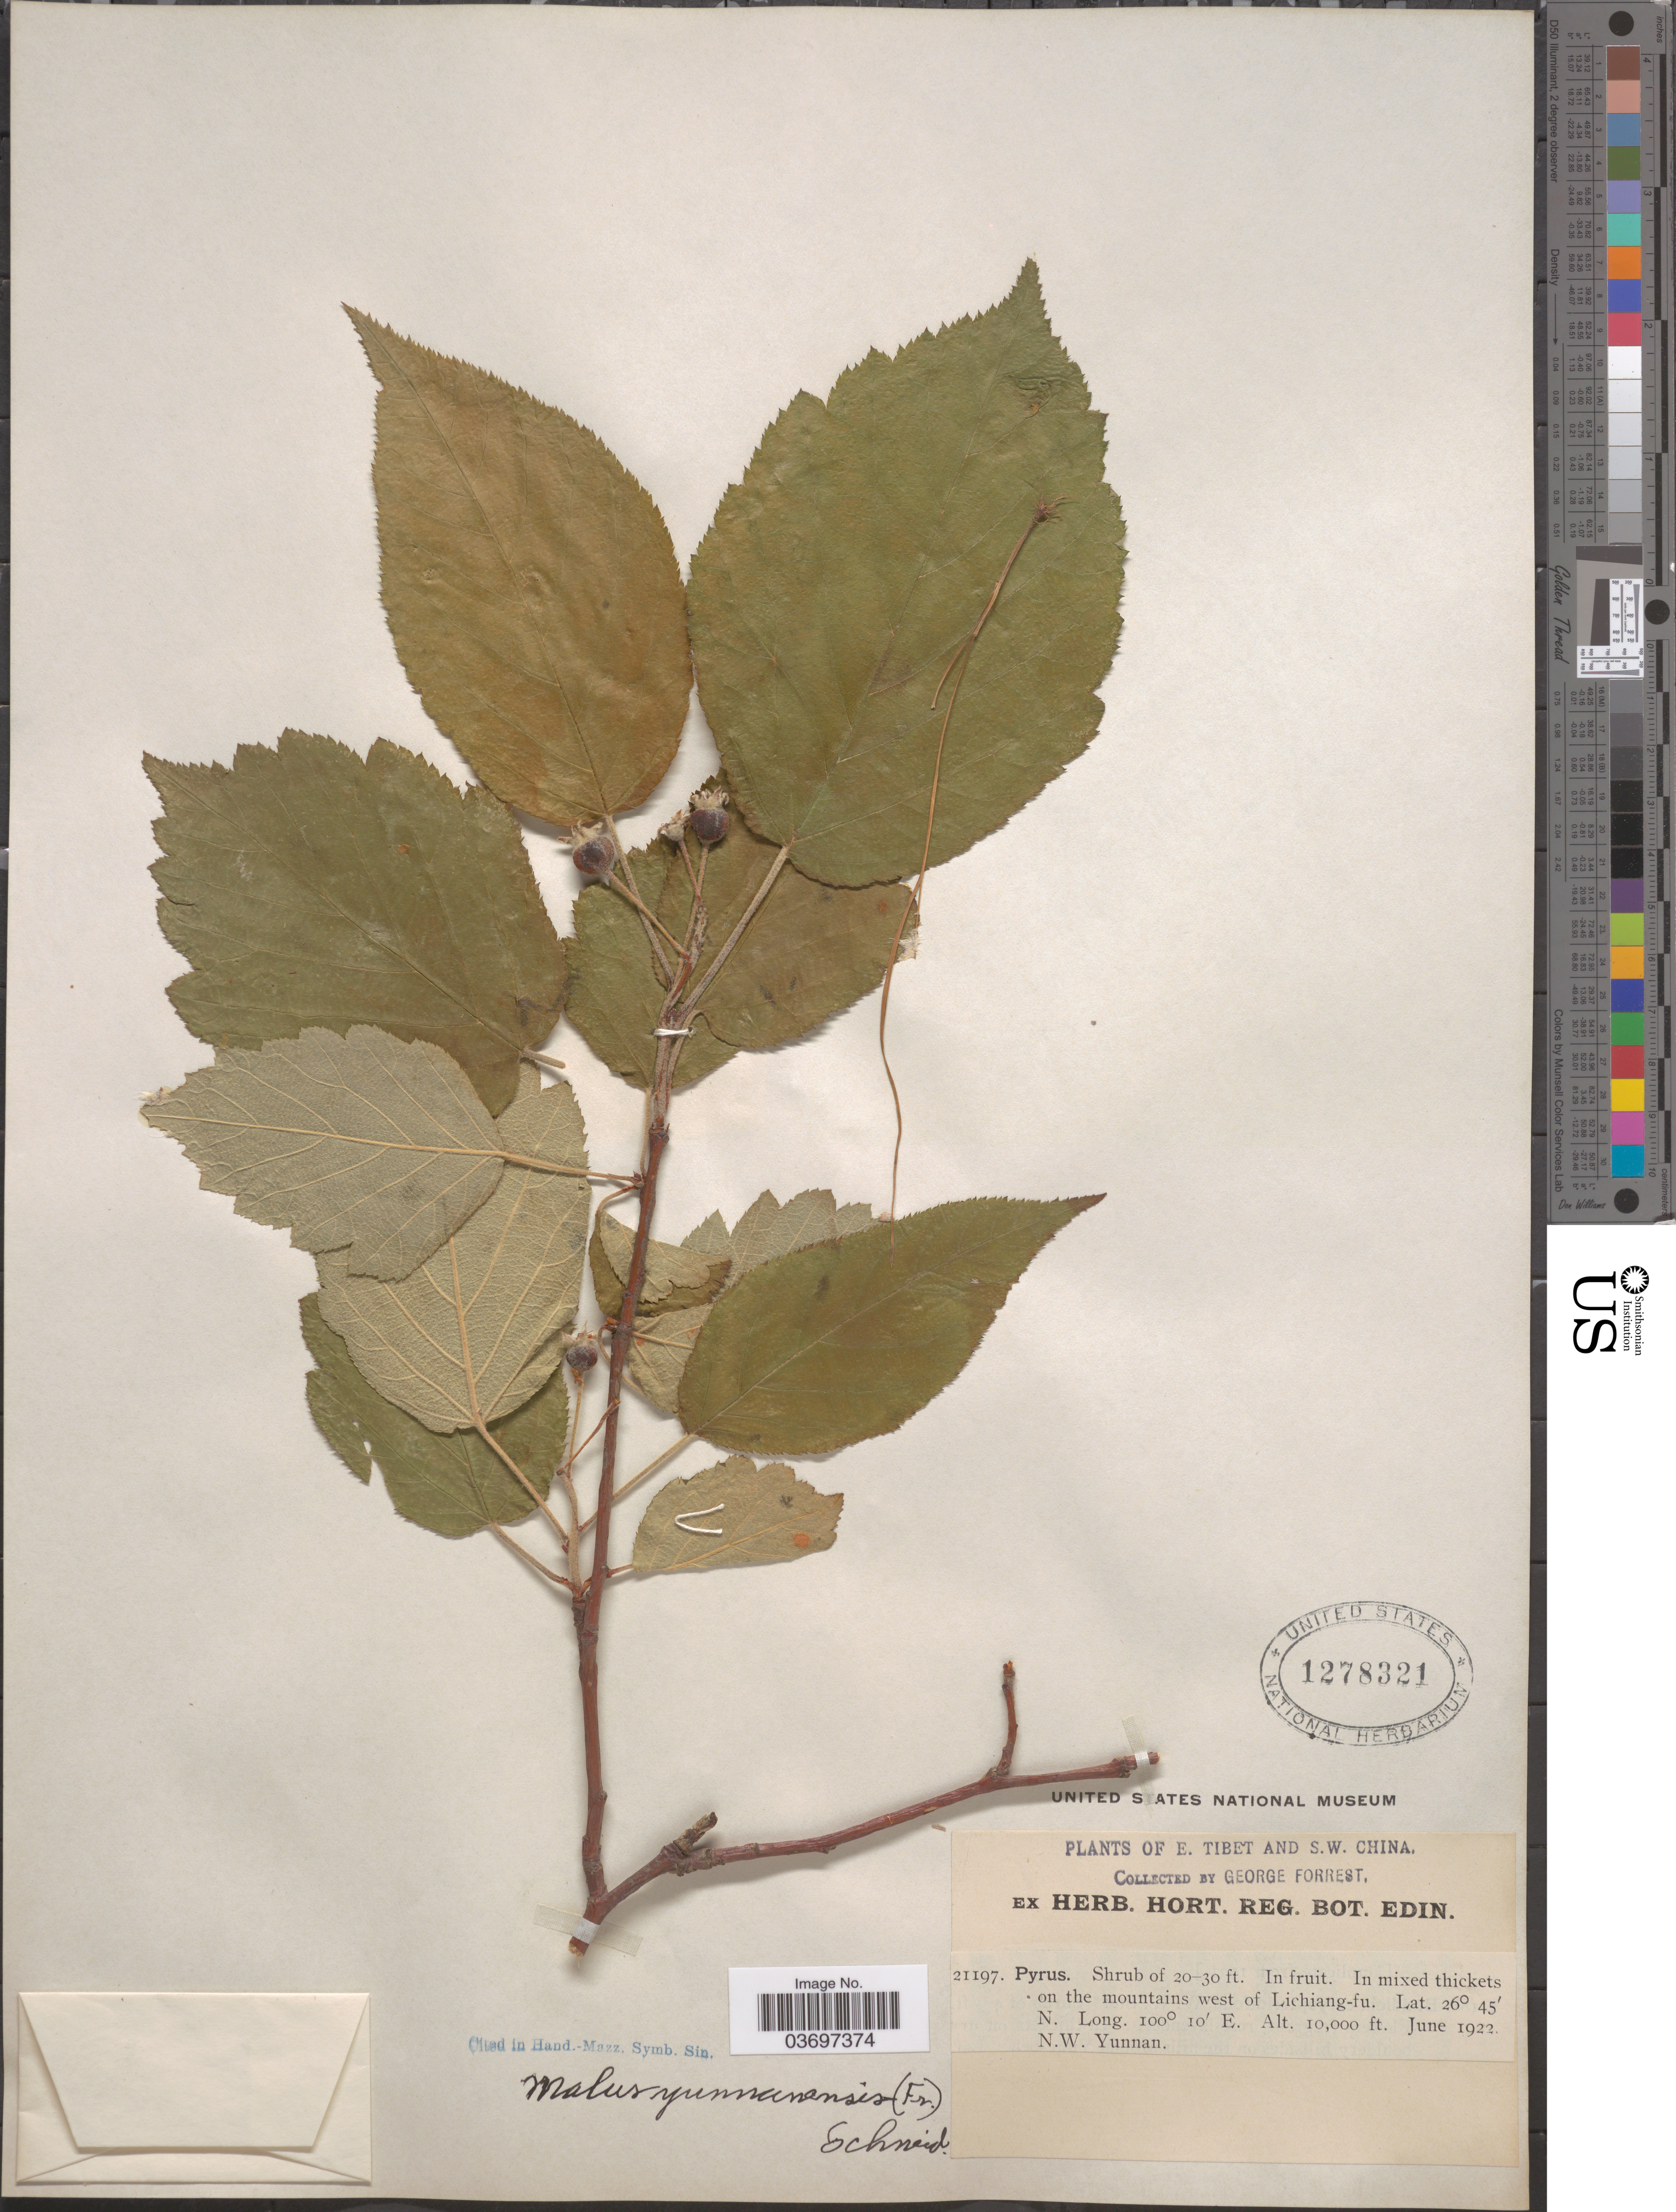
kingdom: Plantae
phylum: Tracheophyta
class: Magnoliopsida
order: Rosales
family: Rosaceae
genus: Malus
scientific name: Malus yunnanensis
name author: (Franch.) C.K. Schneid.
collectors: G. Forrest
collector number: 21197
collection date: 1922-06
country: China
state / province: Yunnan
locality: In mixed thickets on the mountains west of Lichiang-fu. N.W. Yunnan.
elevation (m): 3048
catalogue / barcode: US 1278321